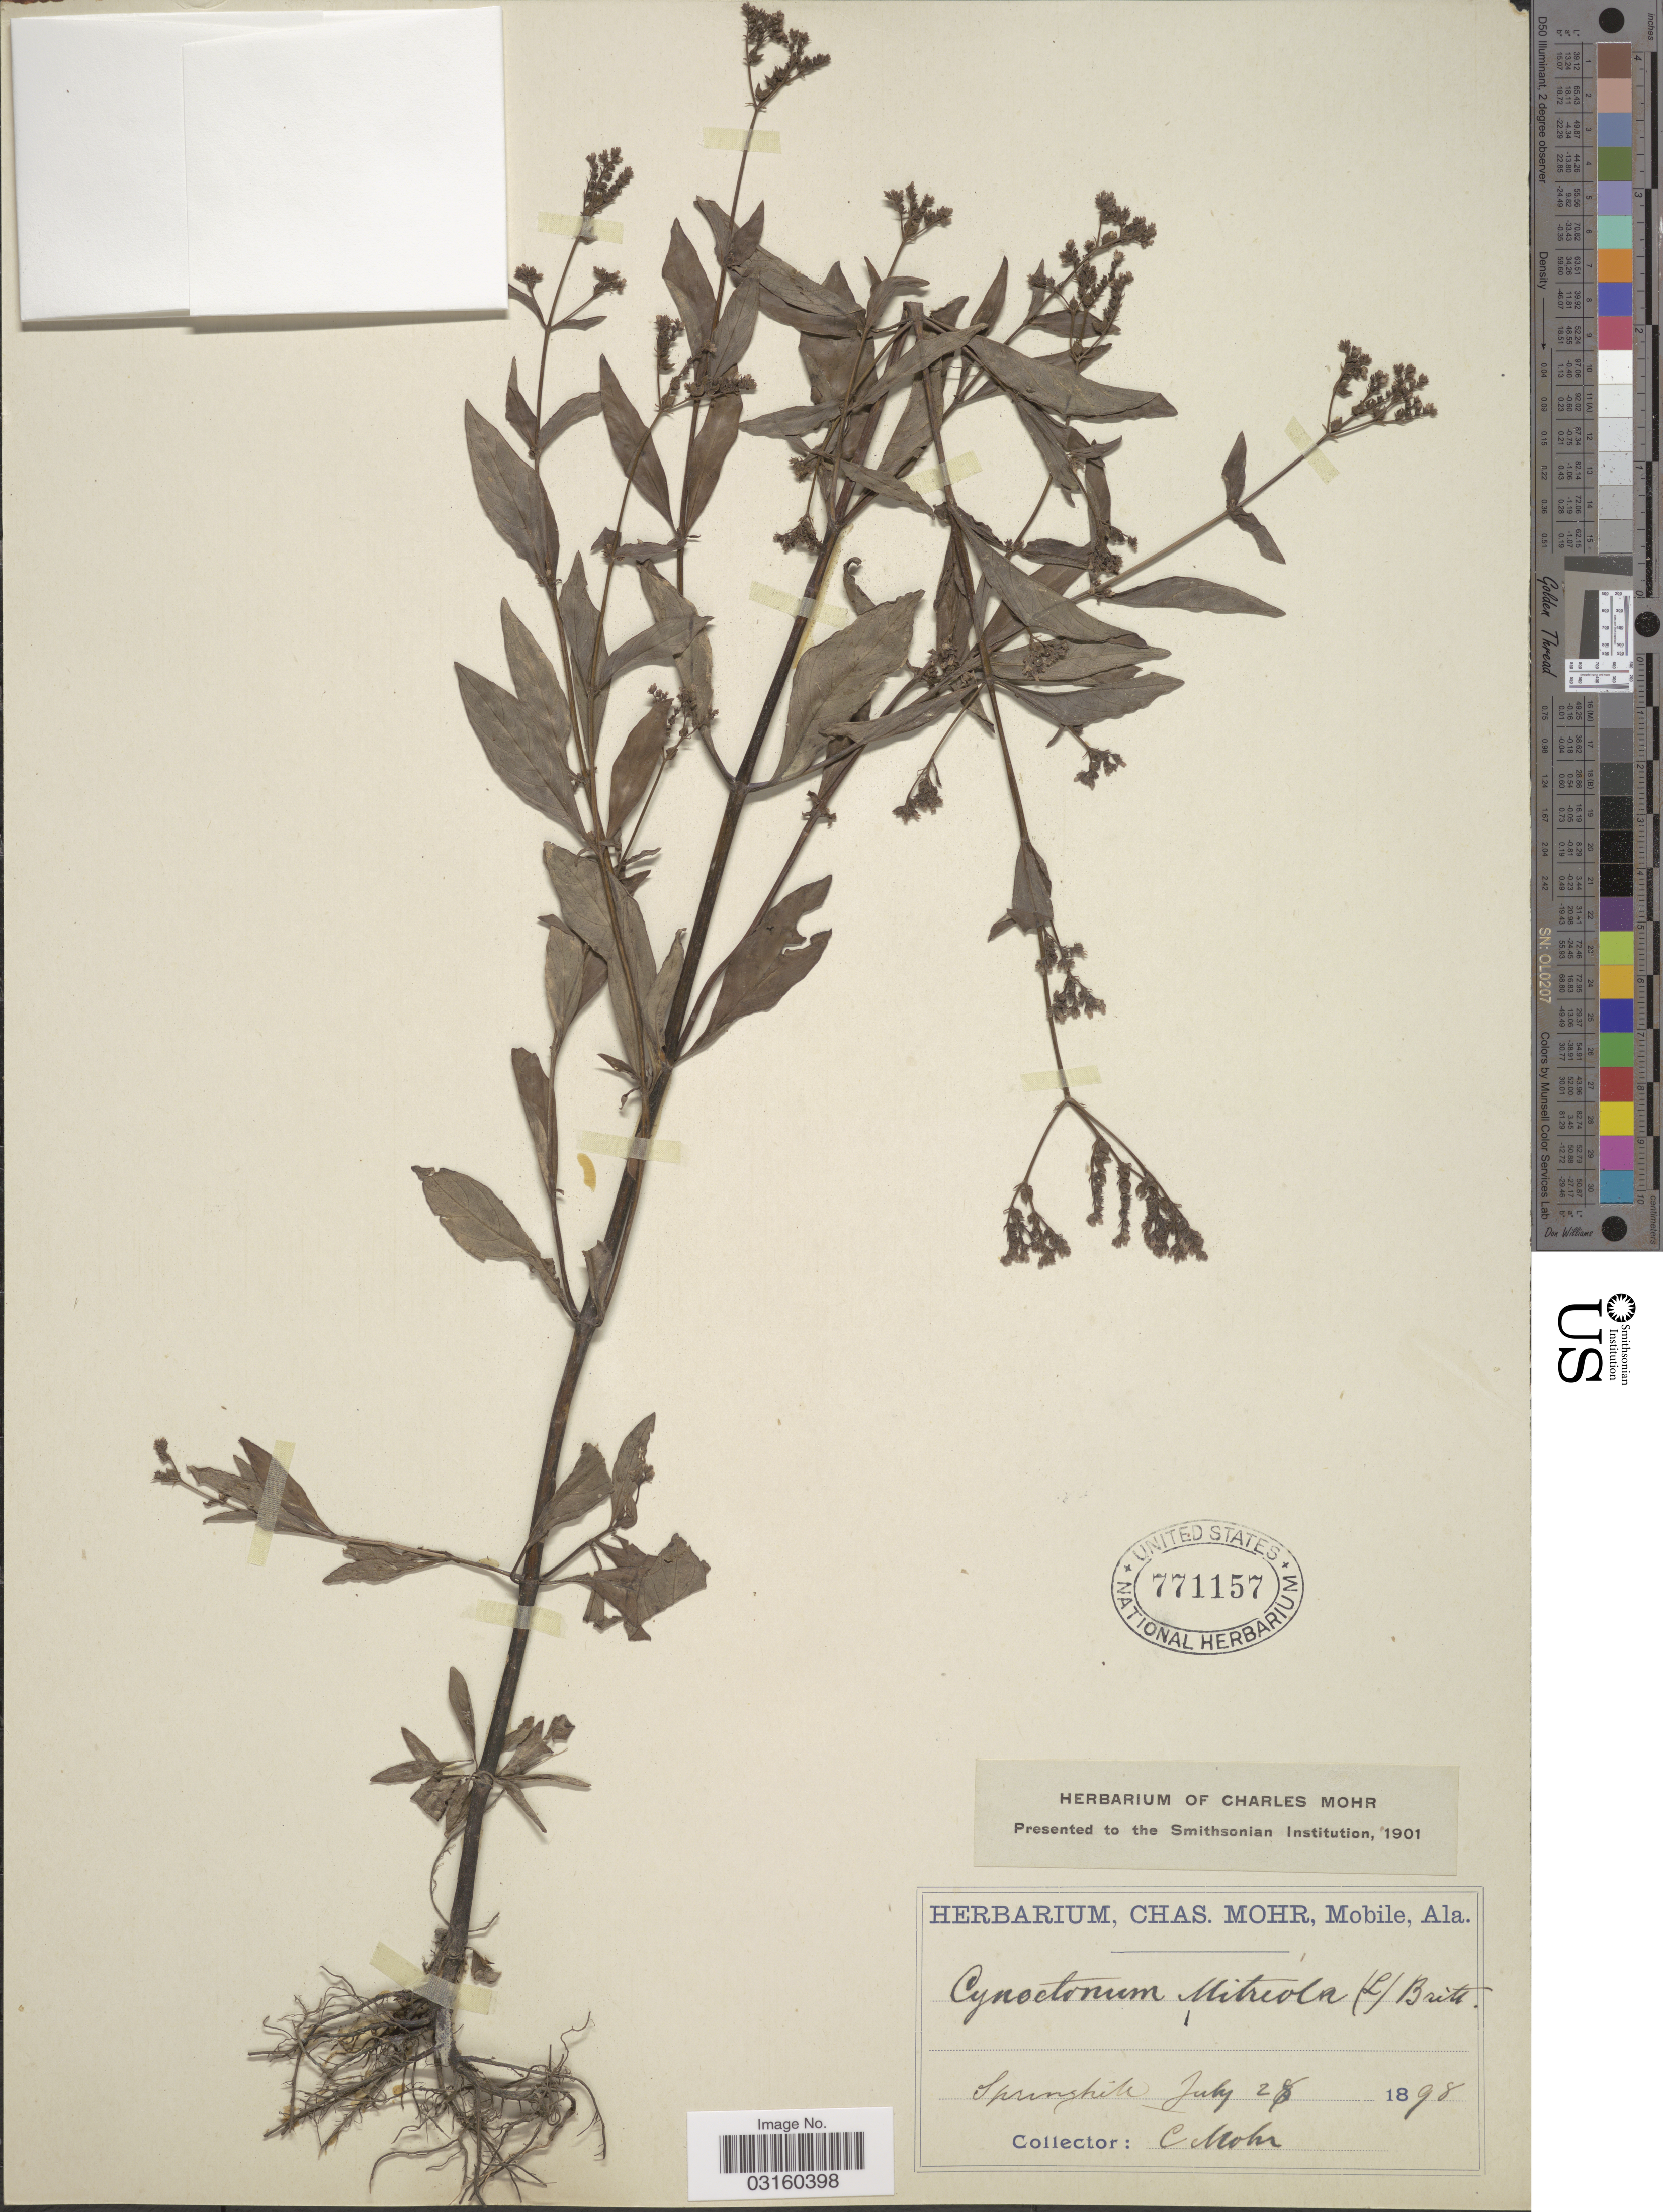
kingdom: Plantae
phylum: Tracheophyta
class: Magnoliopsida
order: Gentianales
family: Loganiaceae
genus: Mitreola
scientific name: Mitreola petiolata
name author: (J.F. Gmel.) Torr. & A. Gray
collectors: Mohr, C. T. (herbarium)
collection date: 1898-07-27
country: United States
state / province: Alabama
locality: Springhill.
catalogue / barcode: US 771157